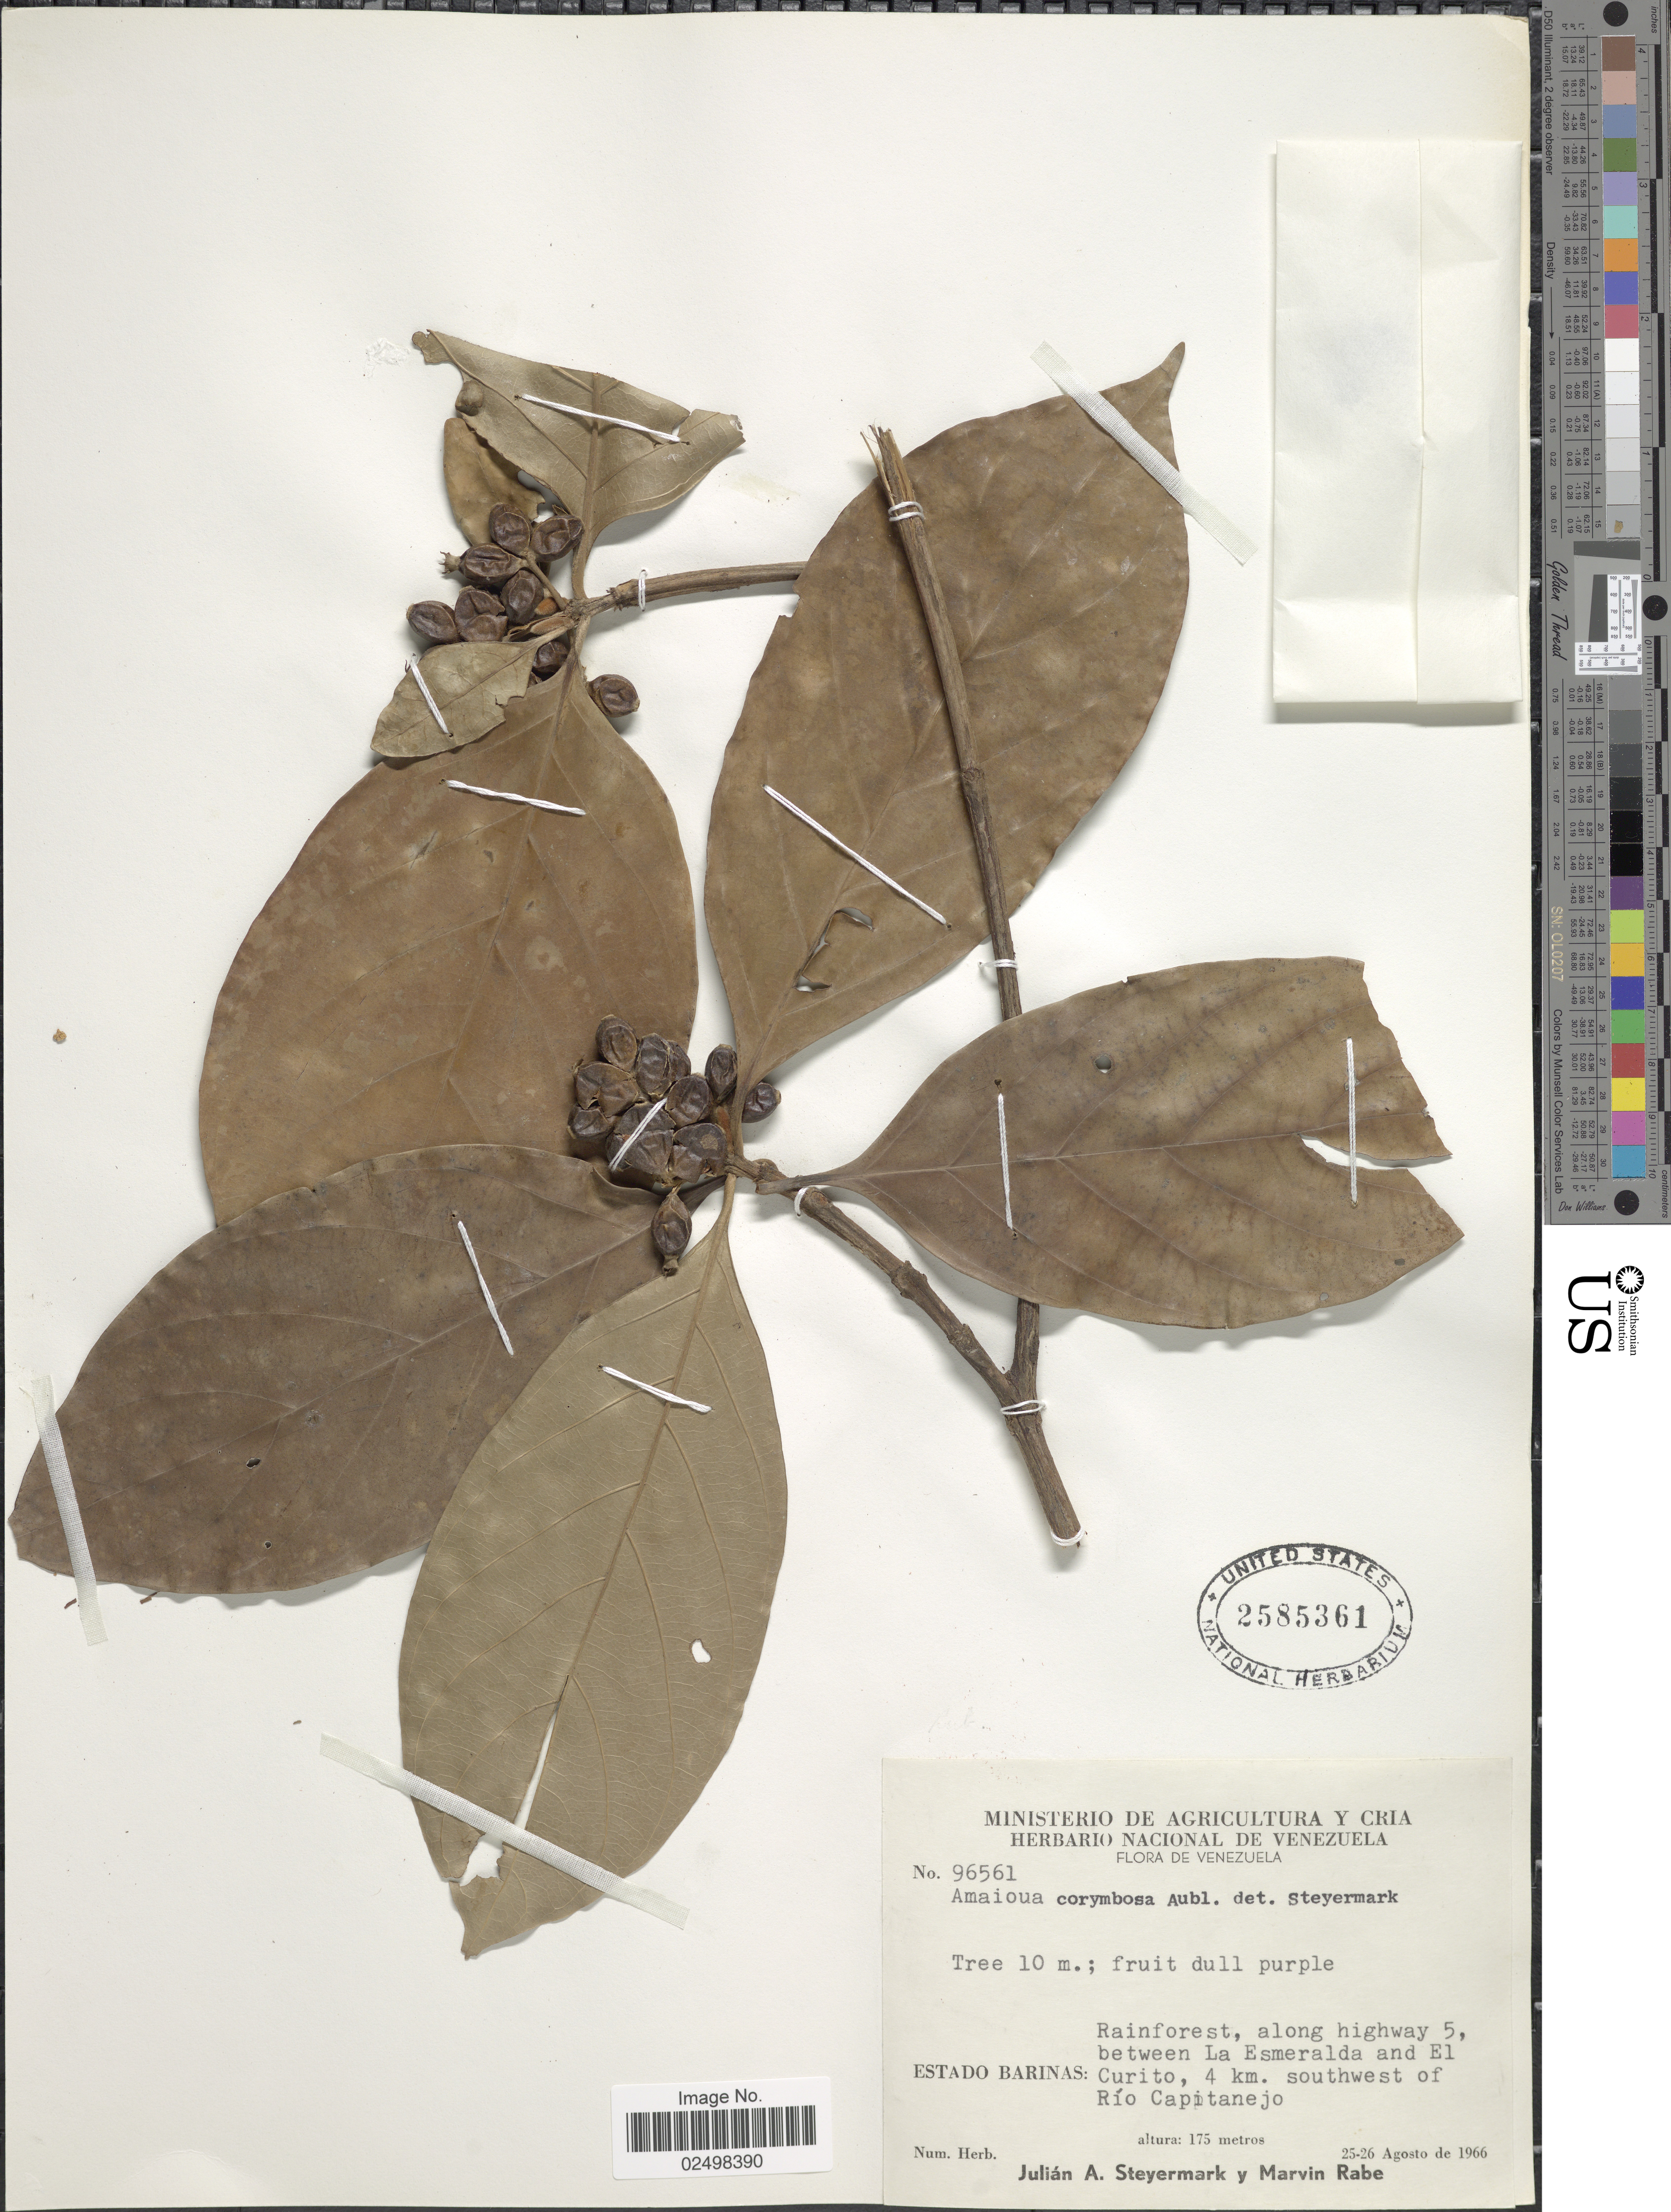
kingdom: Plantae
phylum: Tracheophyta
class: Magnoliopsida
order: Gentianales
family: Rubiaceae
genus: Amaioua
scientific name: Amaioua corymbosa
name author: Kunth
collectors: J. Steyermark & M. Rabe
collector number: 96561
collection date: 1966-08-25/1966-08-26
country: Venezuela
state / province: Barinas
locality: Along highway 5, between La Esmeralda and El Curito, 4 km. southwest of Rio Capitanejo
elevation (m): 175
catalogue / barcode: US 2585361